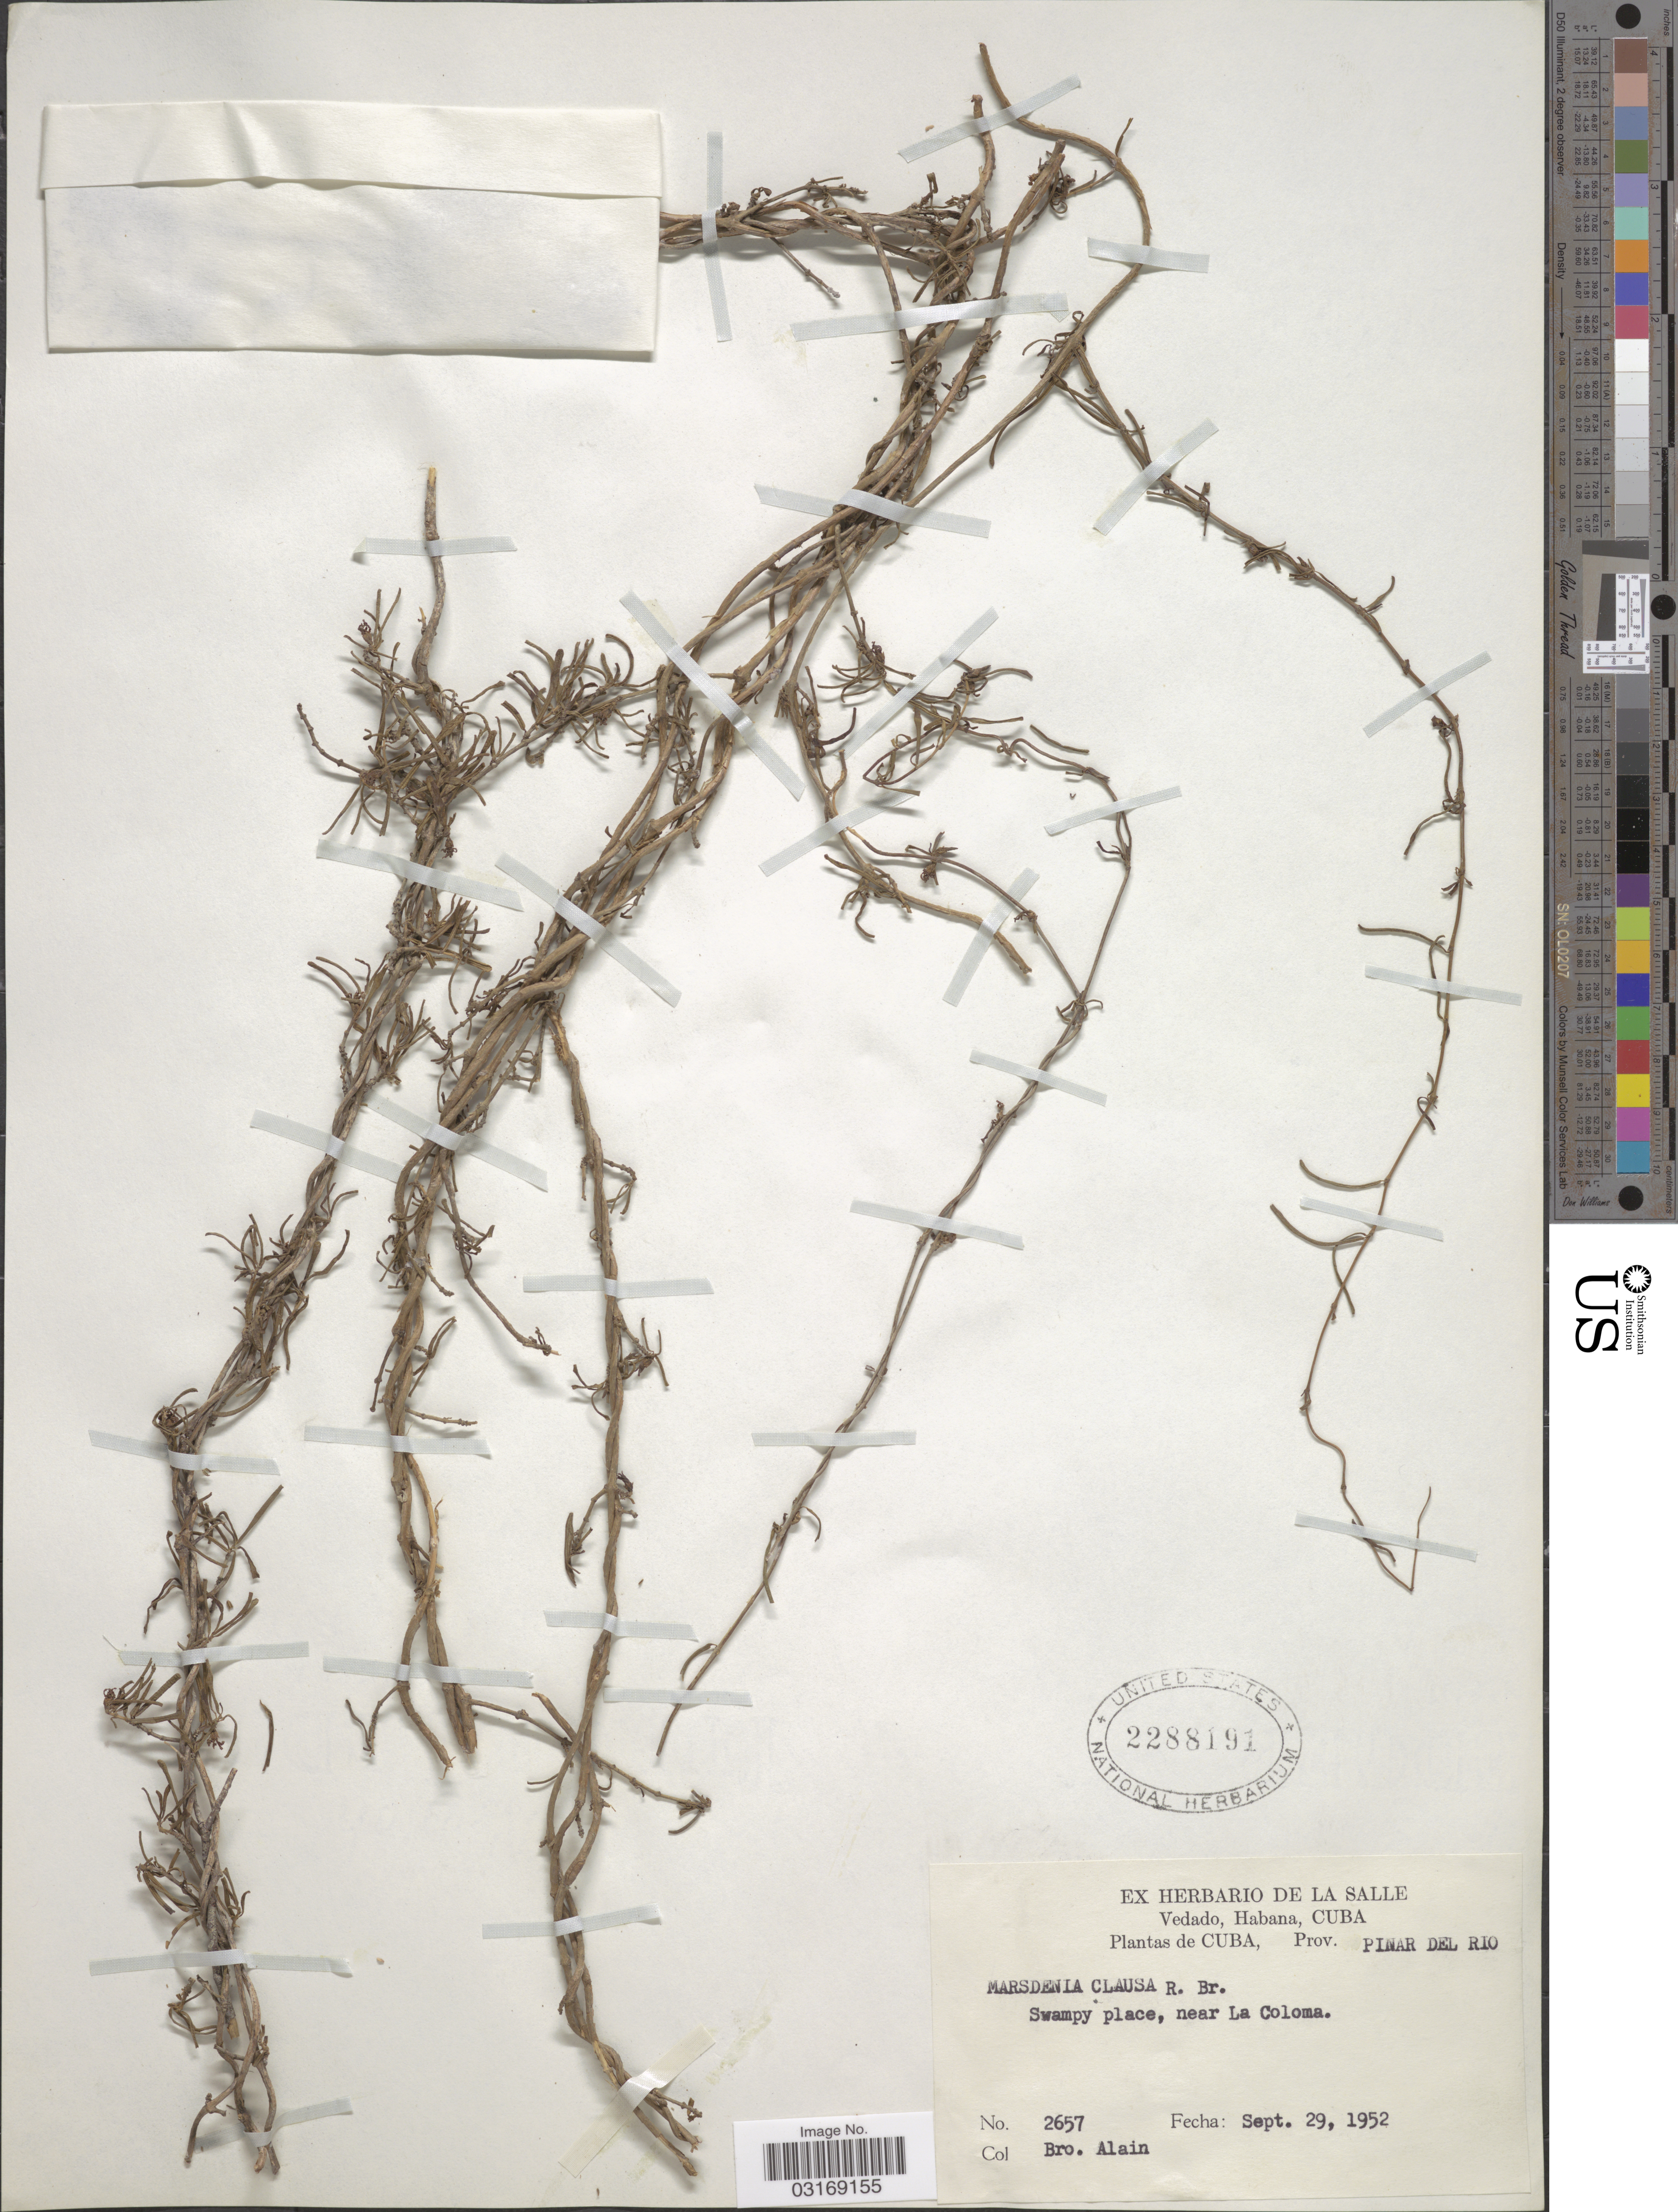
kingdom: Plantae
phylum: Tracheophyta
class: Magnoliopsida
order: Gentianales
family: Apocynaceae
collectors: A. H. Liogier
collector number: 2657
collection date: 1952-09-29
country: Cuba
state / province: Pinar del Río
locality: Vedado, Habana,. Prov. Pinar Del Rio. Swampy place, near La Coloma.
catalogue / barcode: US 2288191